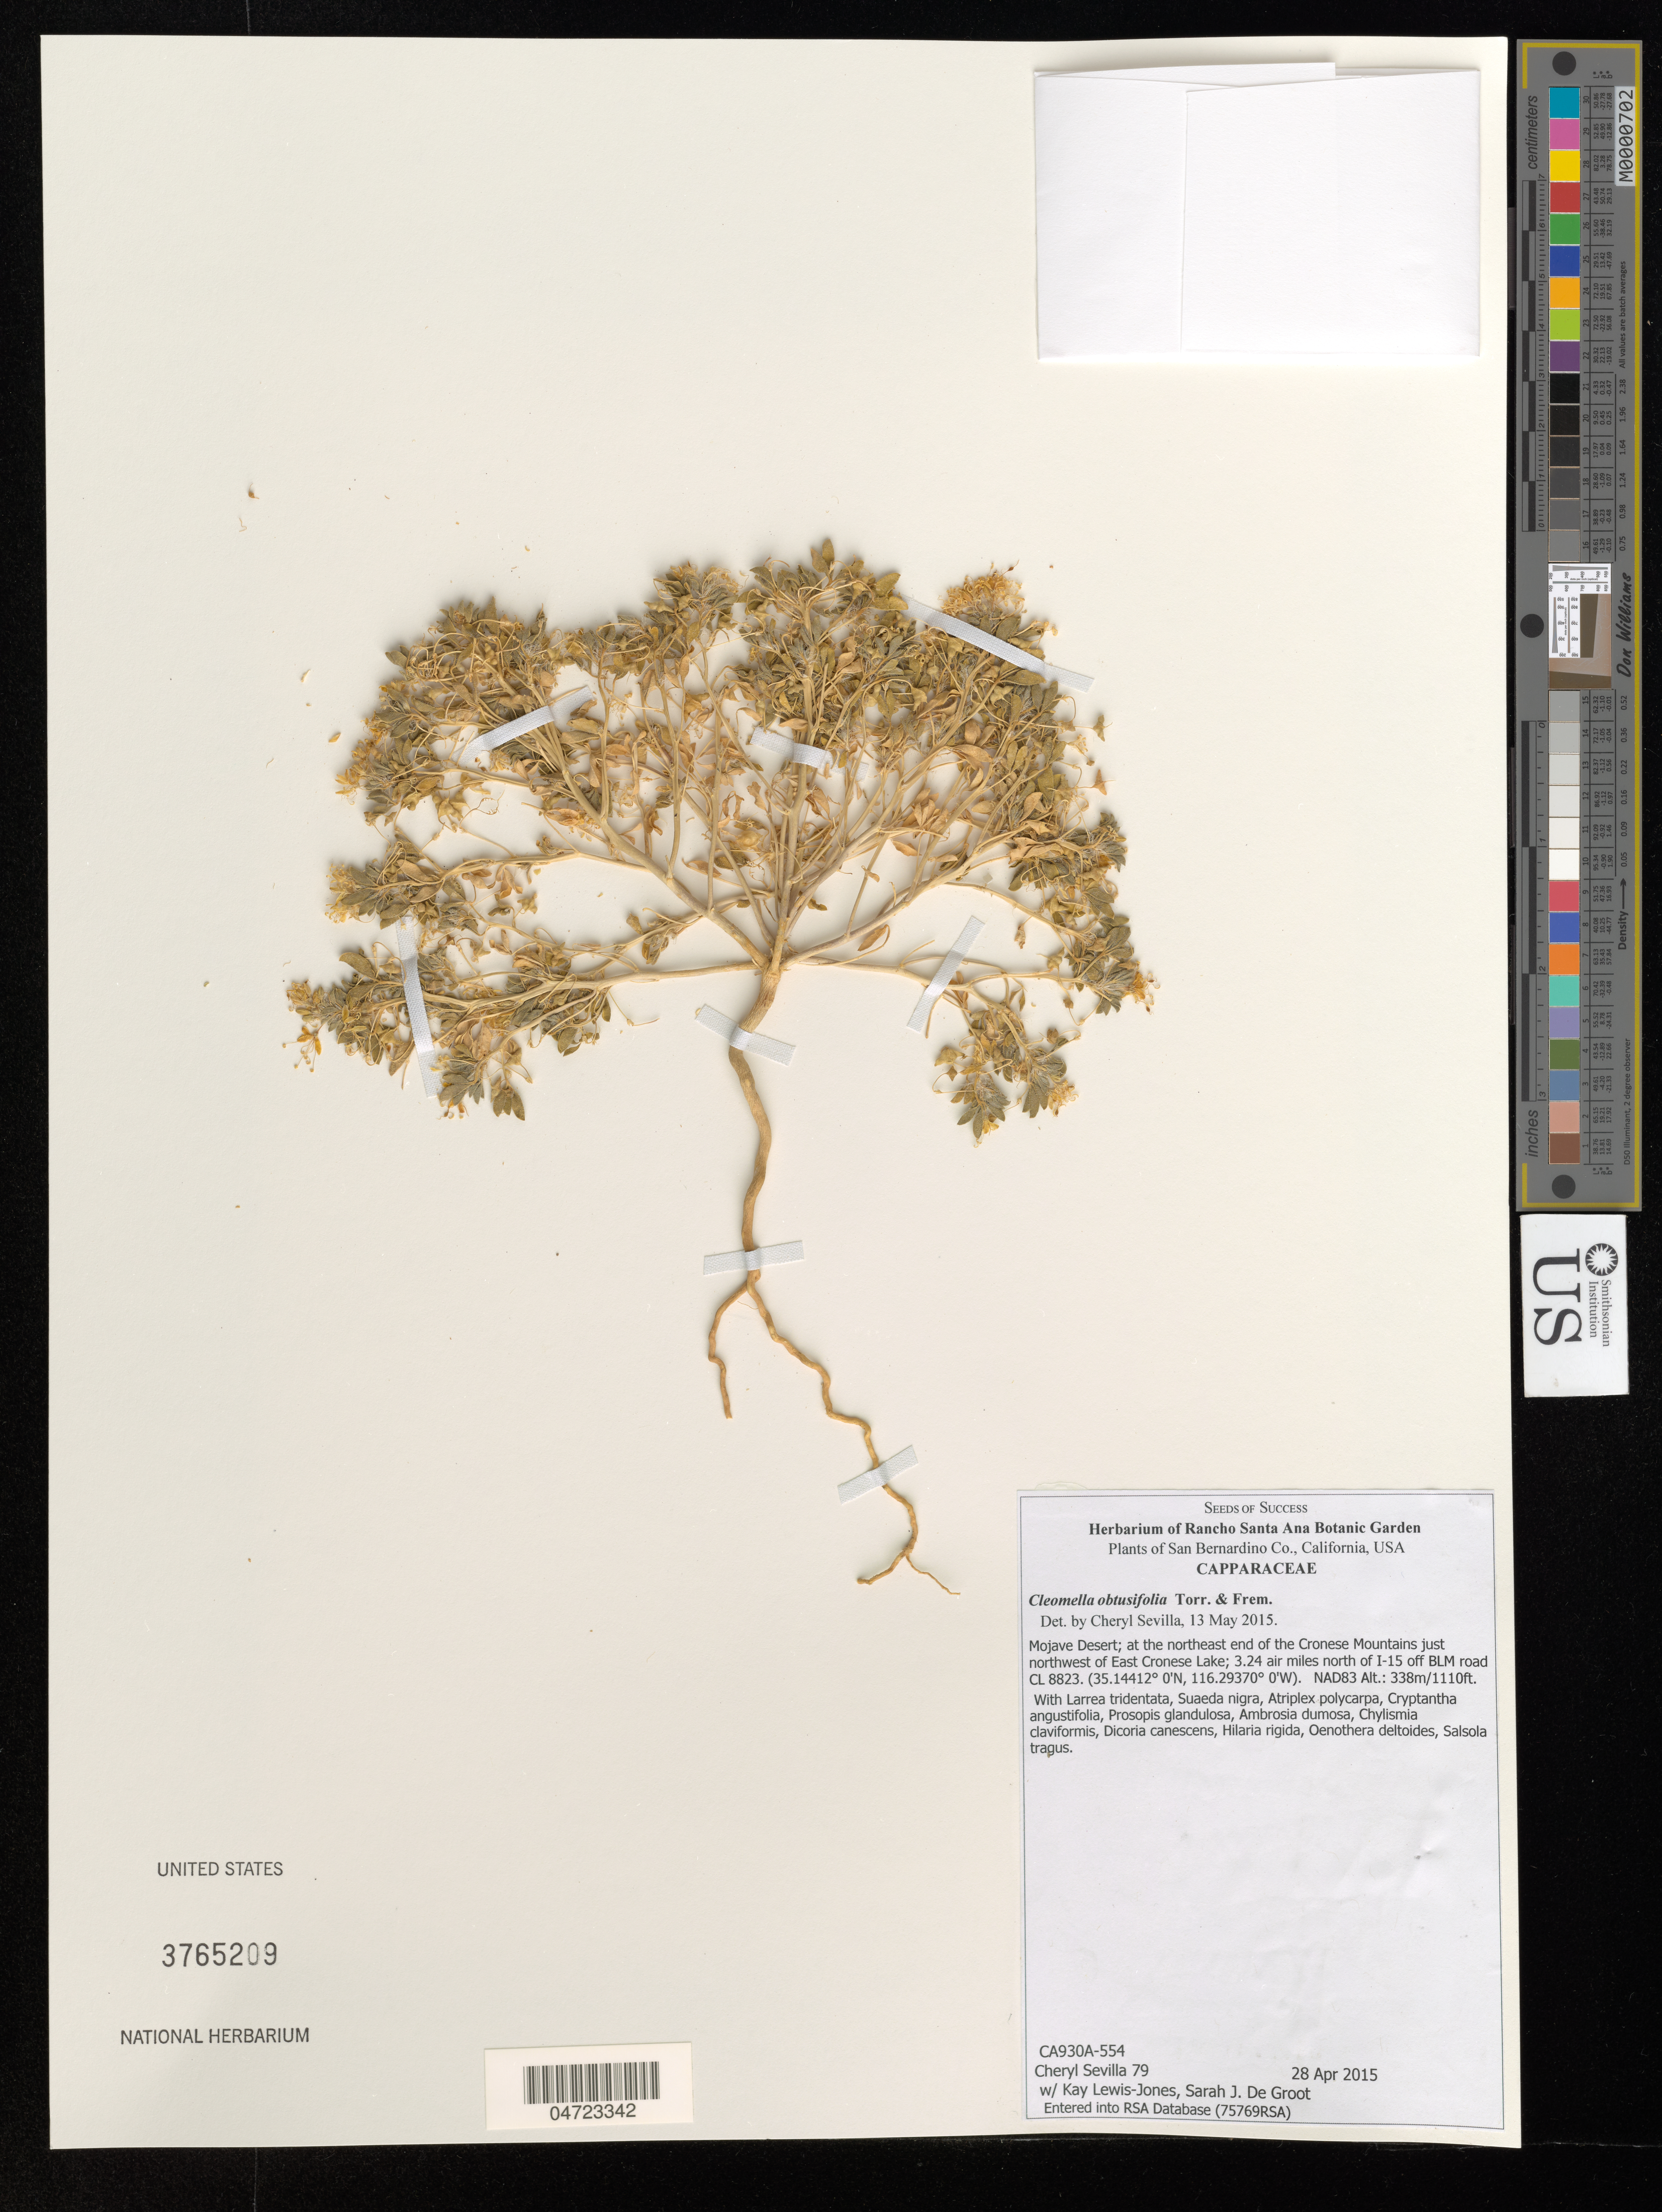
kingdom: Plantae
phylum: Tracheophyta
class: Magnoliopsida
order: Brassicales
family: Cleomaceae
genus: Cleomella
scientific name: Cleomella obtusifolia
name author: Torr. & Frém.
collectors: C. Sevilla, K. Lewis-Jones & S. De Groot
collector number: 79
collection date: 2015-04-28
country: United States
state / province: California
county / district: San Bernardino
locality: San Bernardino Co. Mojave Desert; at the northeast end of the Cronese Mountains just northwest of East Cronese Lake; 3.24 air miles north of I-15 off BLM road CL 8823.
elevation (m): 338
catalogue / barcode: US 3765209